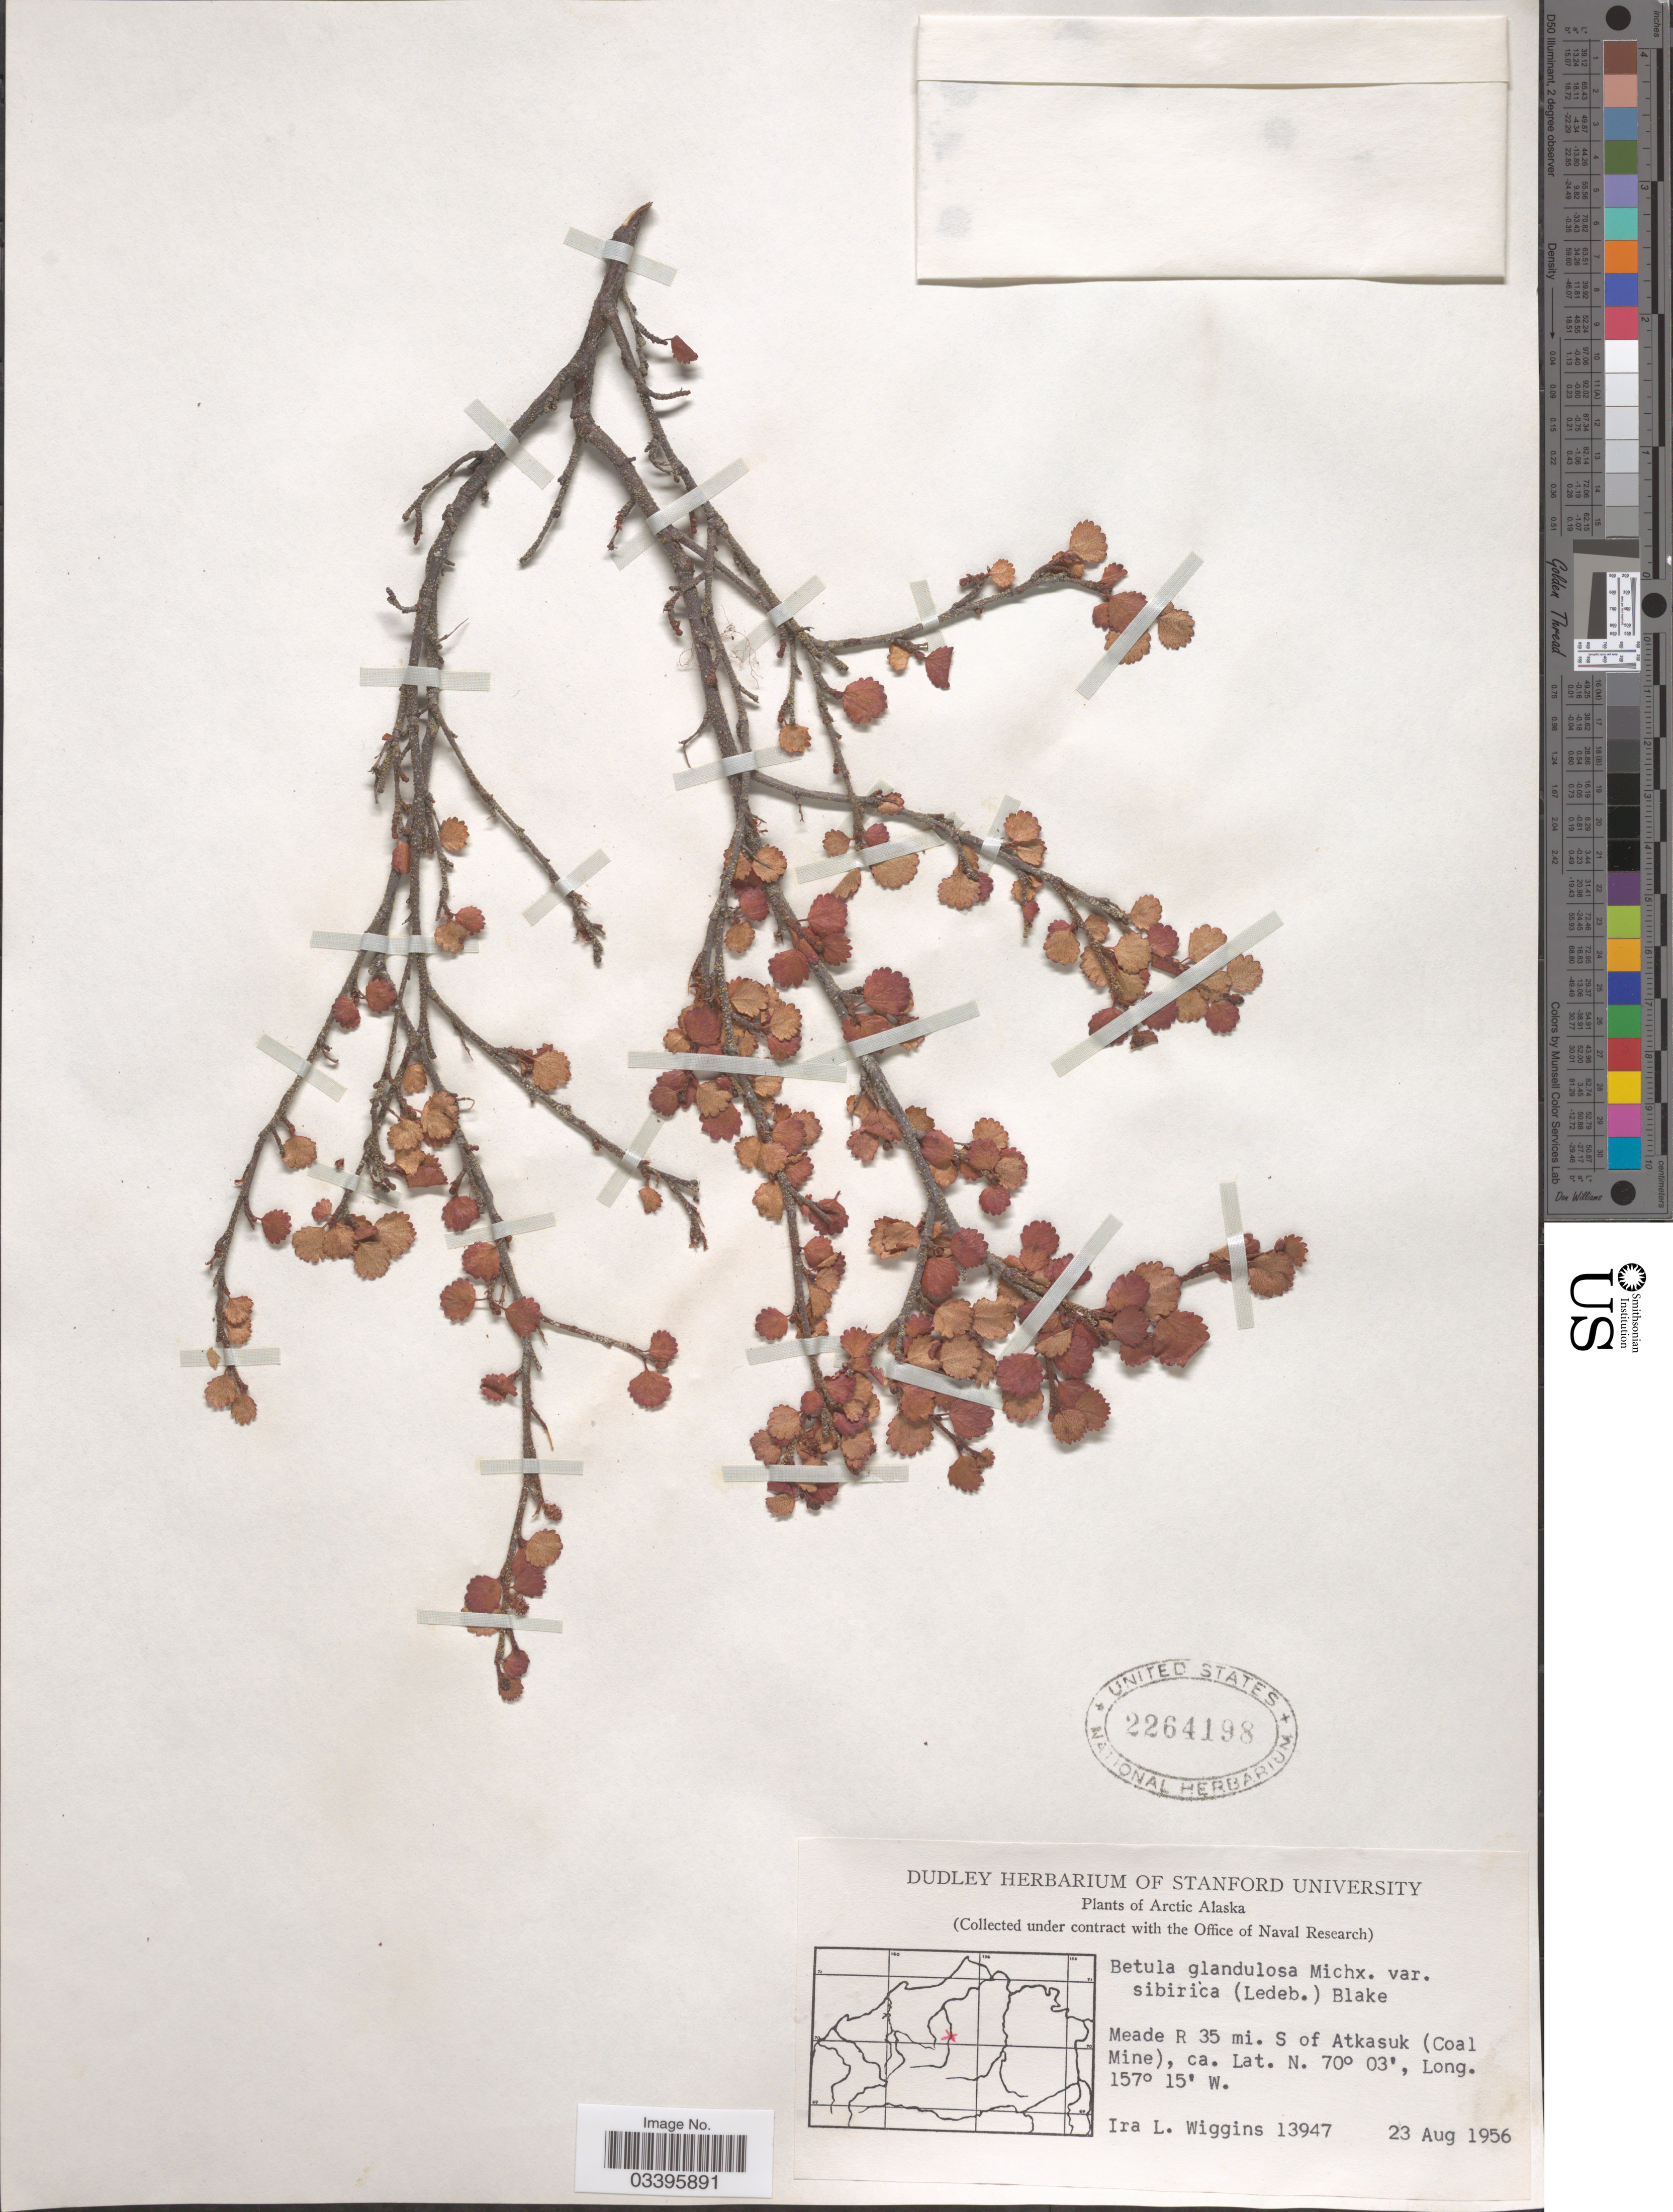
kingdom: Plantae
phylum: Tracheophyta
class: Magnoliopsida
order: Fagales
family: Betulaceae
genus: Betula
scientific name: Betula nana subsp. exilis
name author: L.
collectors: I. L. Wiggins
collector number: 13947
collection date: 1956-08-23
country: United States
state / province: Alaska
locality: Arctic Alaska. Meade R 35 mi. S of Atkasuk (Coal Mine).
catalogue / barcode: US 2264198